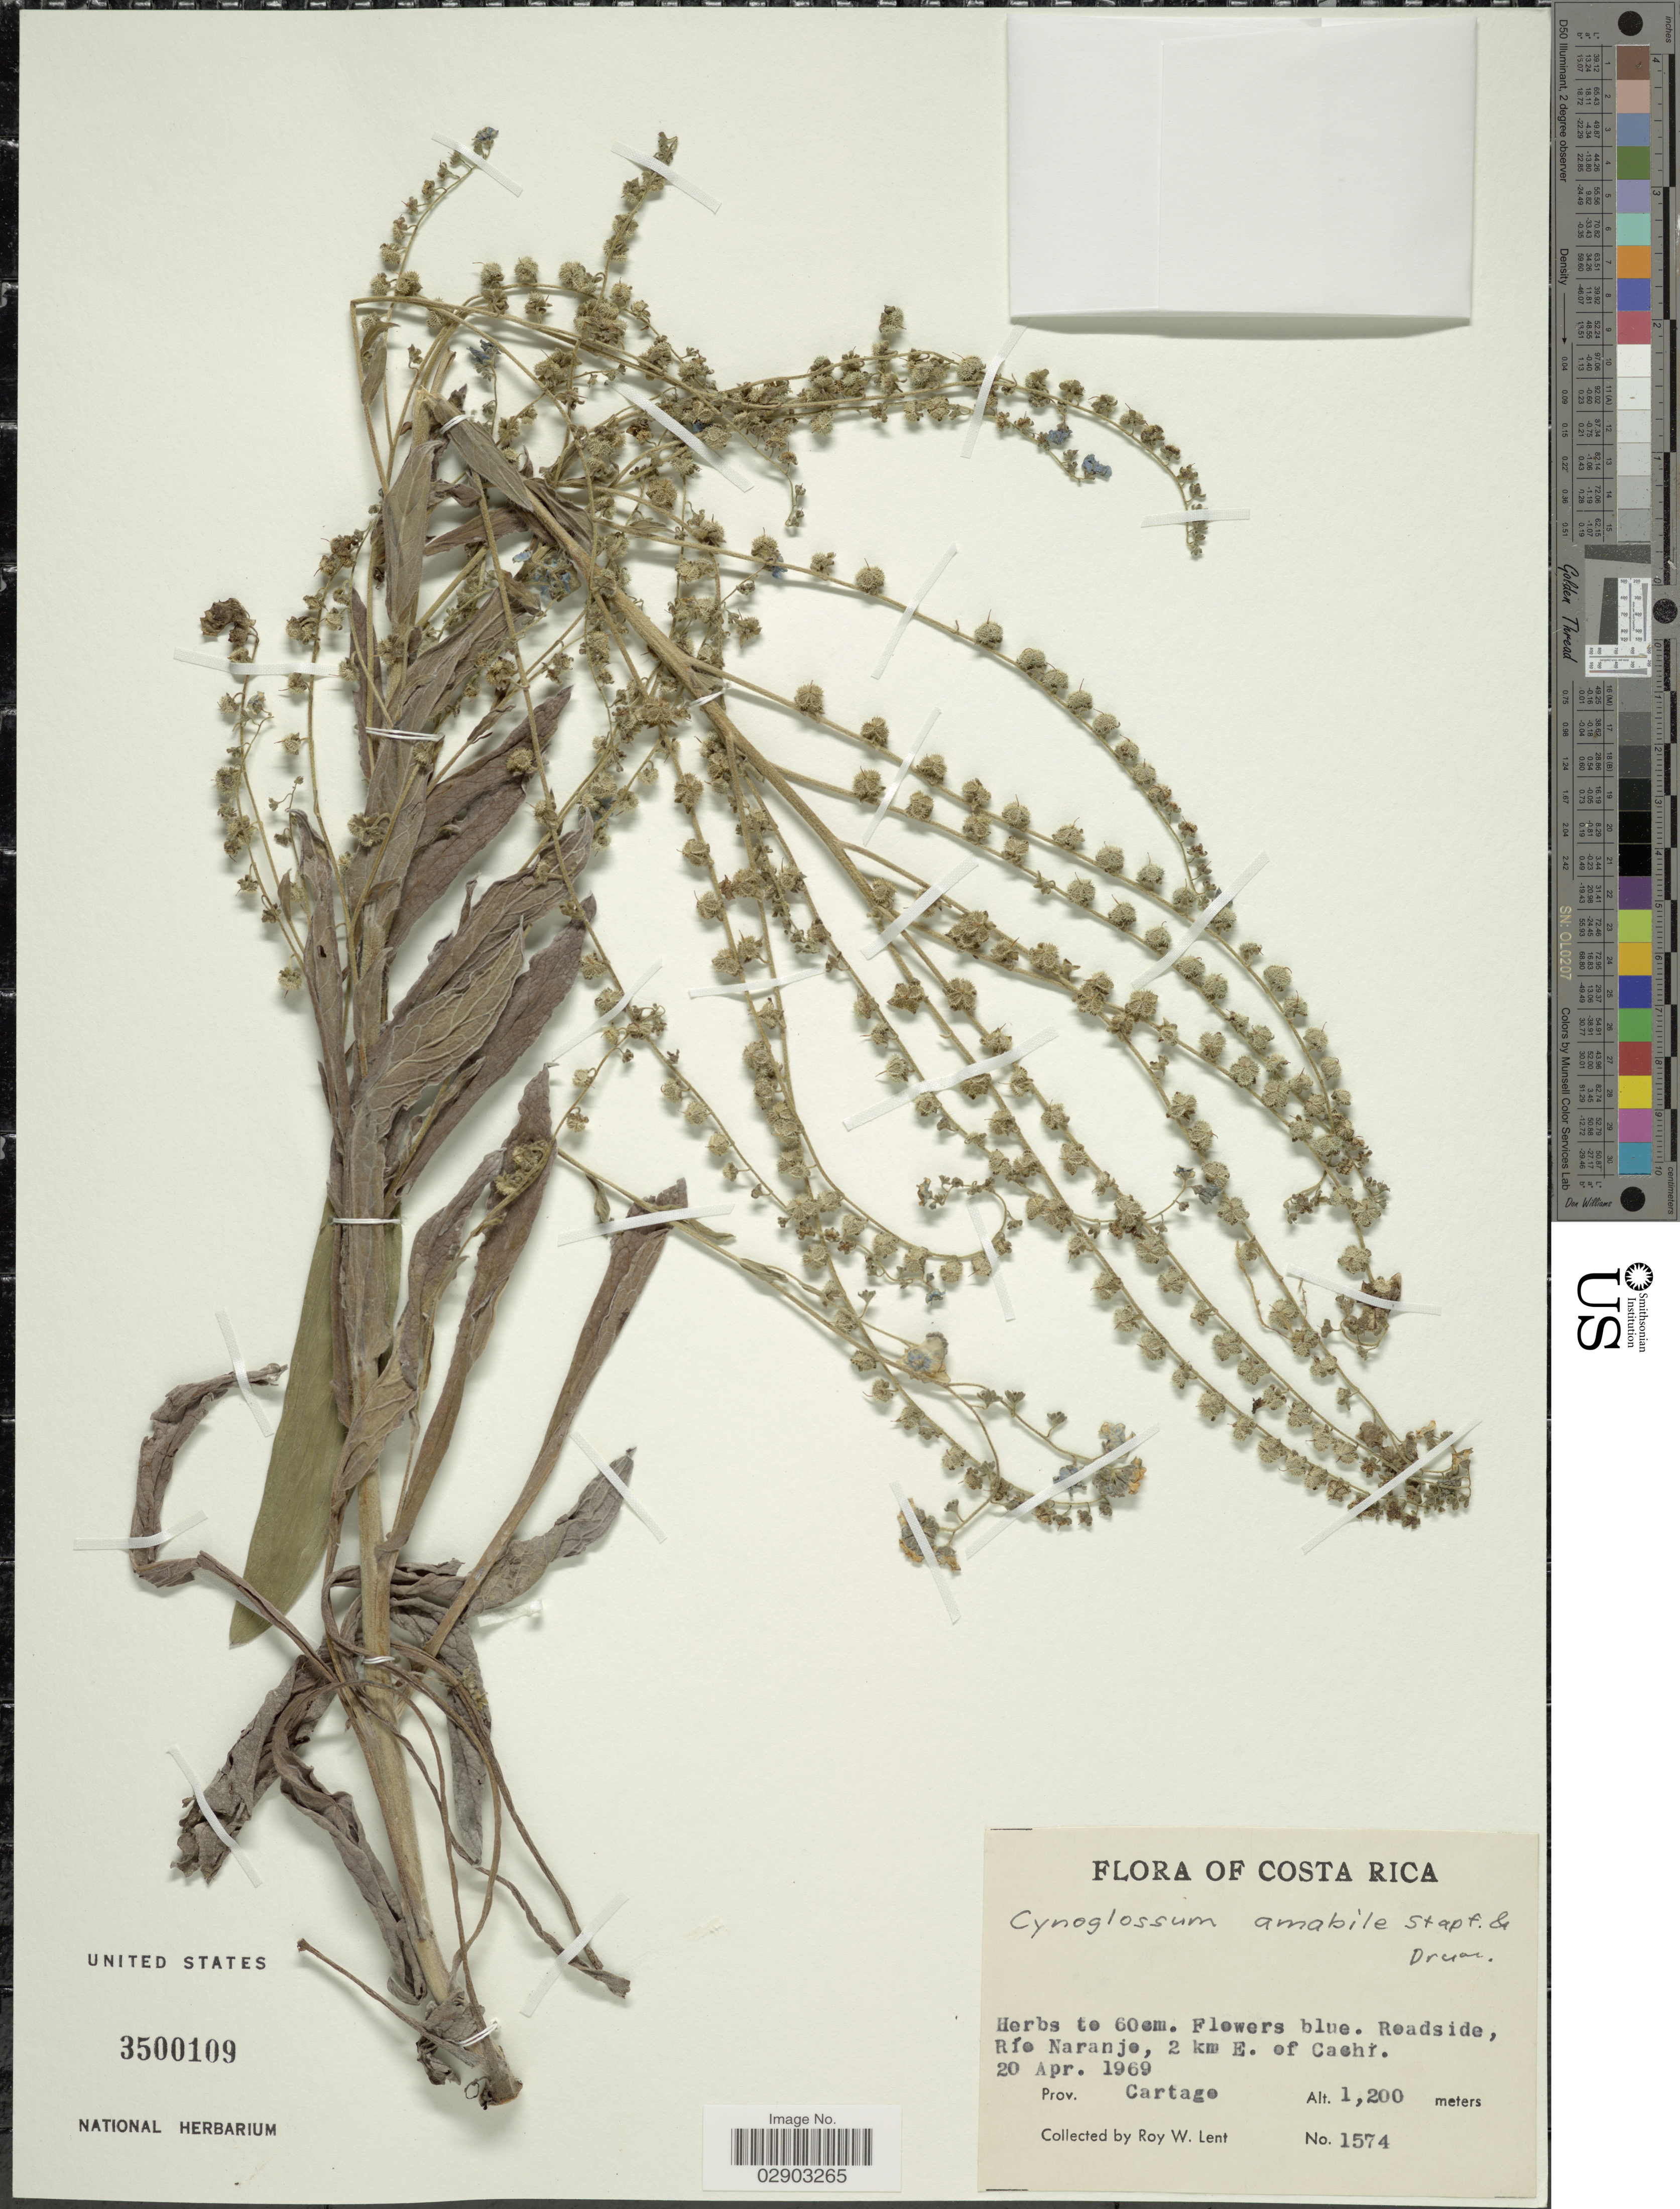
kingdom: Plantae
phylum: Tracheophyta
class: Magnoliopsida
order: Boraginales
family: Boraginaceae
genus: Cynoglossum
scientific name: Cynoglossum amabile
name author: Stapf & J.R. Drumm.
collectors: R. W. Lent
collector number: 1574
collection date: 1969-04-20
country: Costa Rica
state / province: Cartago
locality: Río Naranjo, 2 km E. of Cachí.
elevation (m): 1200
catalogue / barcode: US 3500109